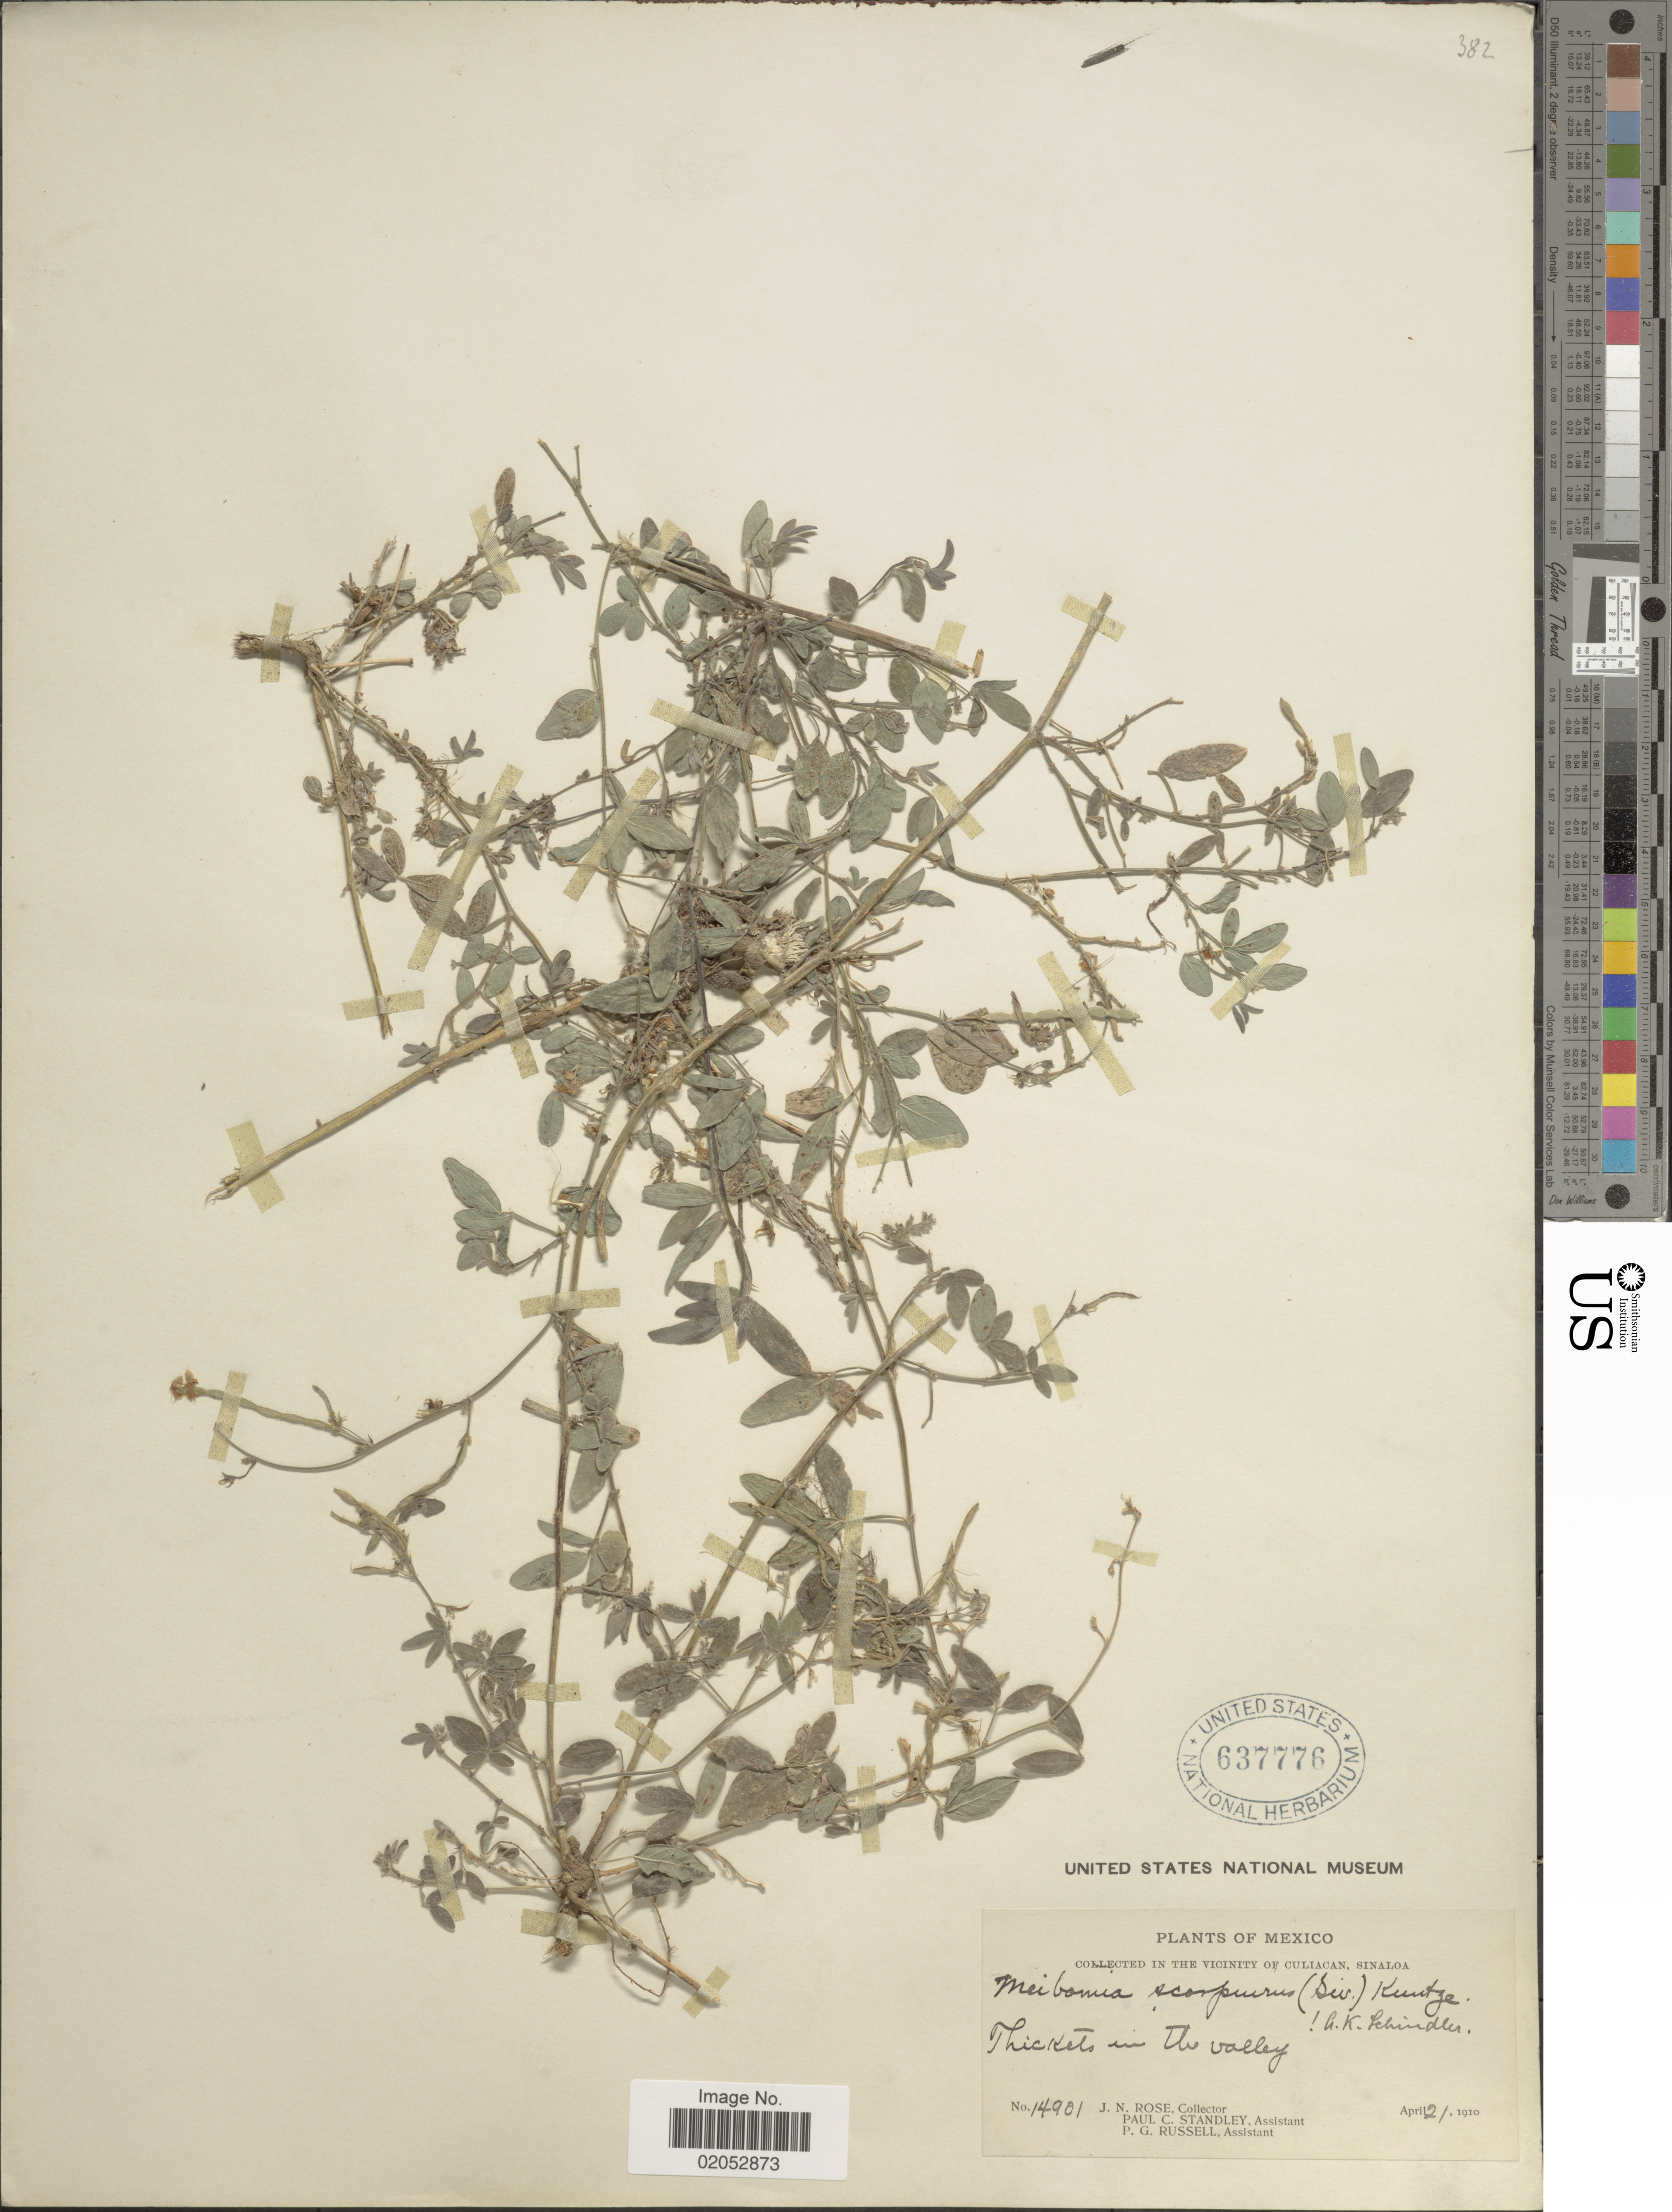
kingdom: Plantae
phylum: Tracheophyta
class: Magnoliopsida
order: Fabales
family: Fabaceae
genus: Desmodium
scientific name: Desmodium scorpiurus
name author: (Sw.) Desv. ex DC.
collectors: J. N. Rose, P. C. Standley & P. G. Russell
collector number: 14901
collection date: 1910-04-21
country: Mexico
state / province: Sinaloa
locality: In the vicinity of Culiacan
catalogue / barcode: US 637776